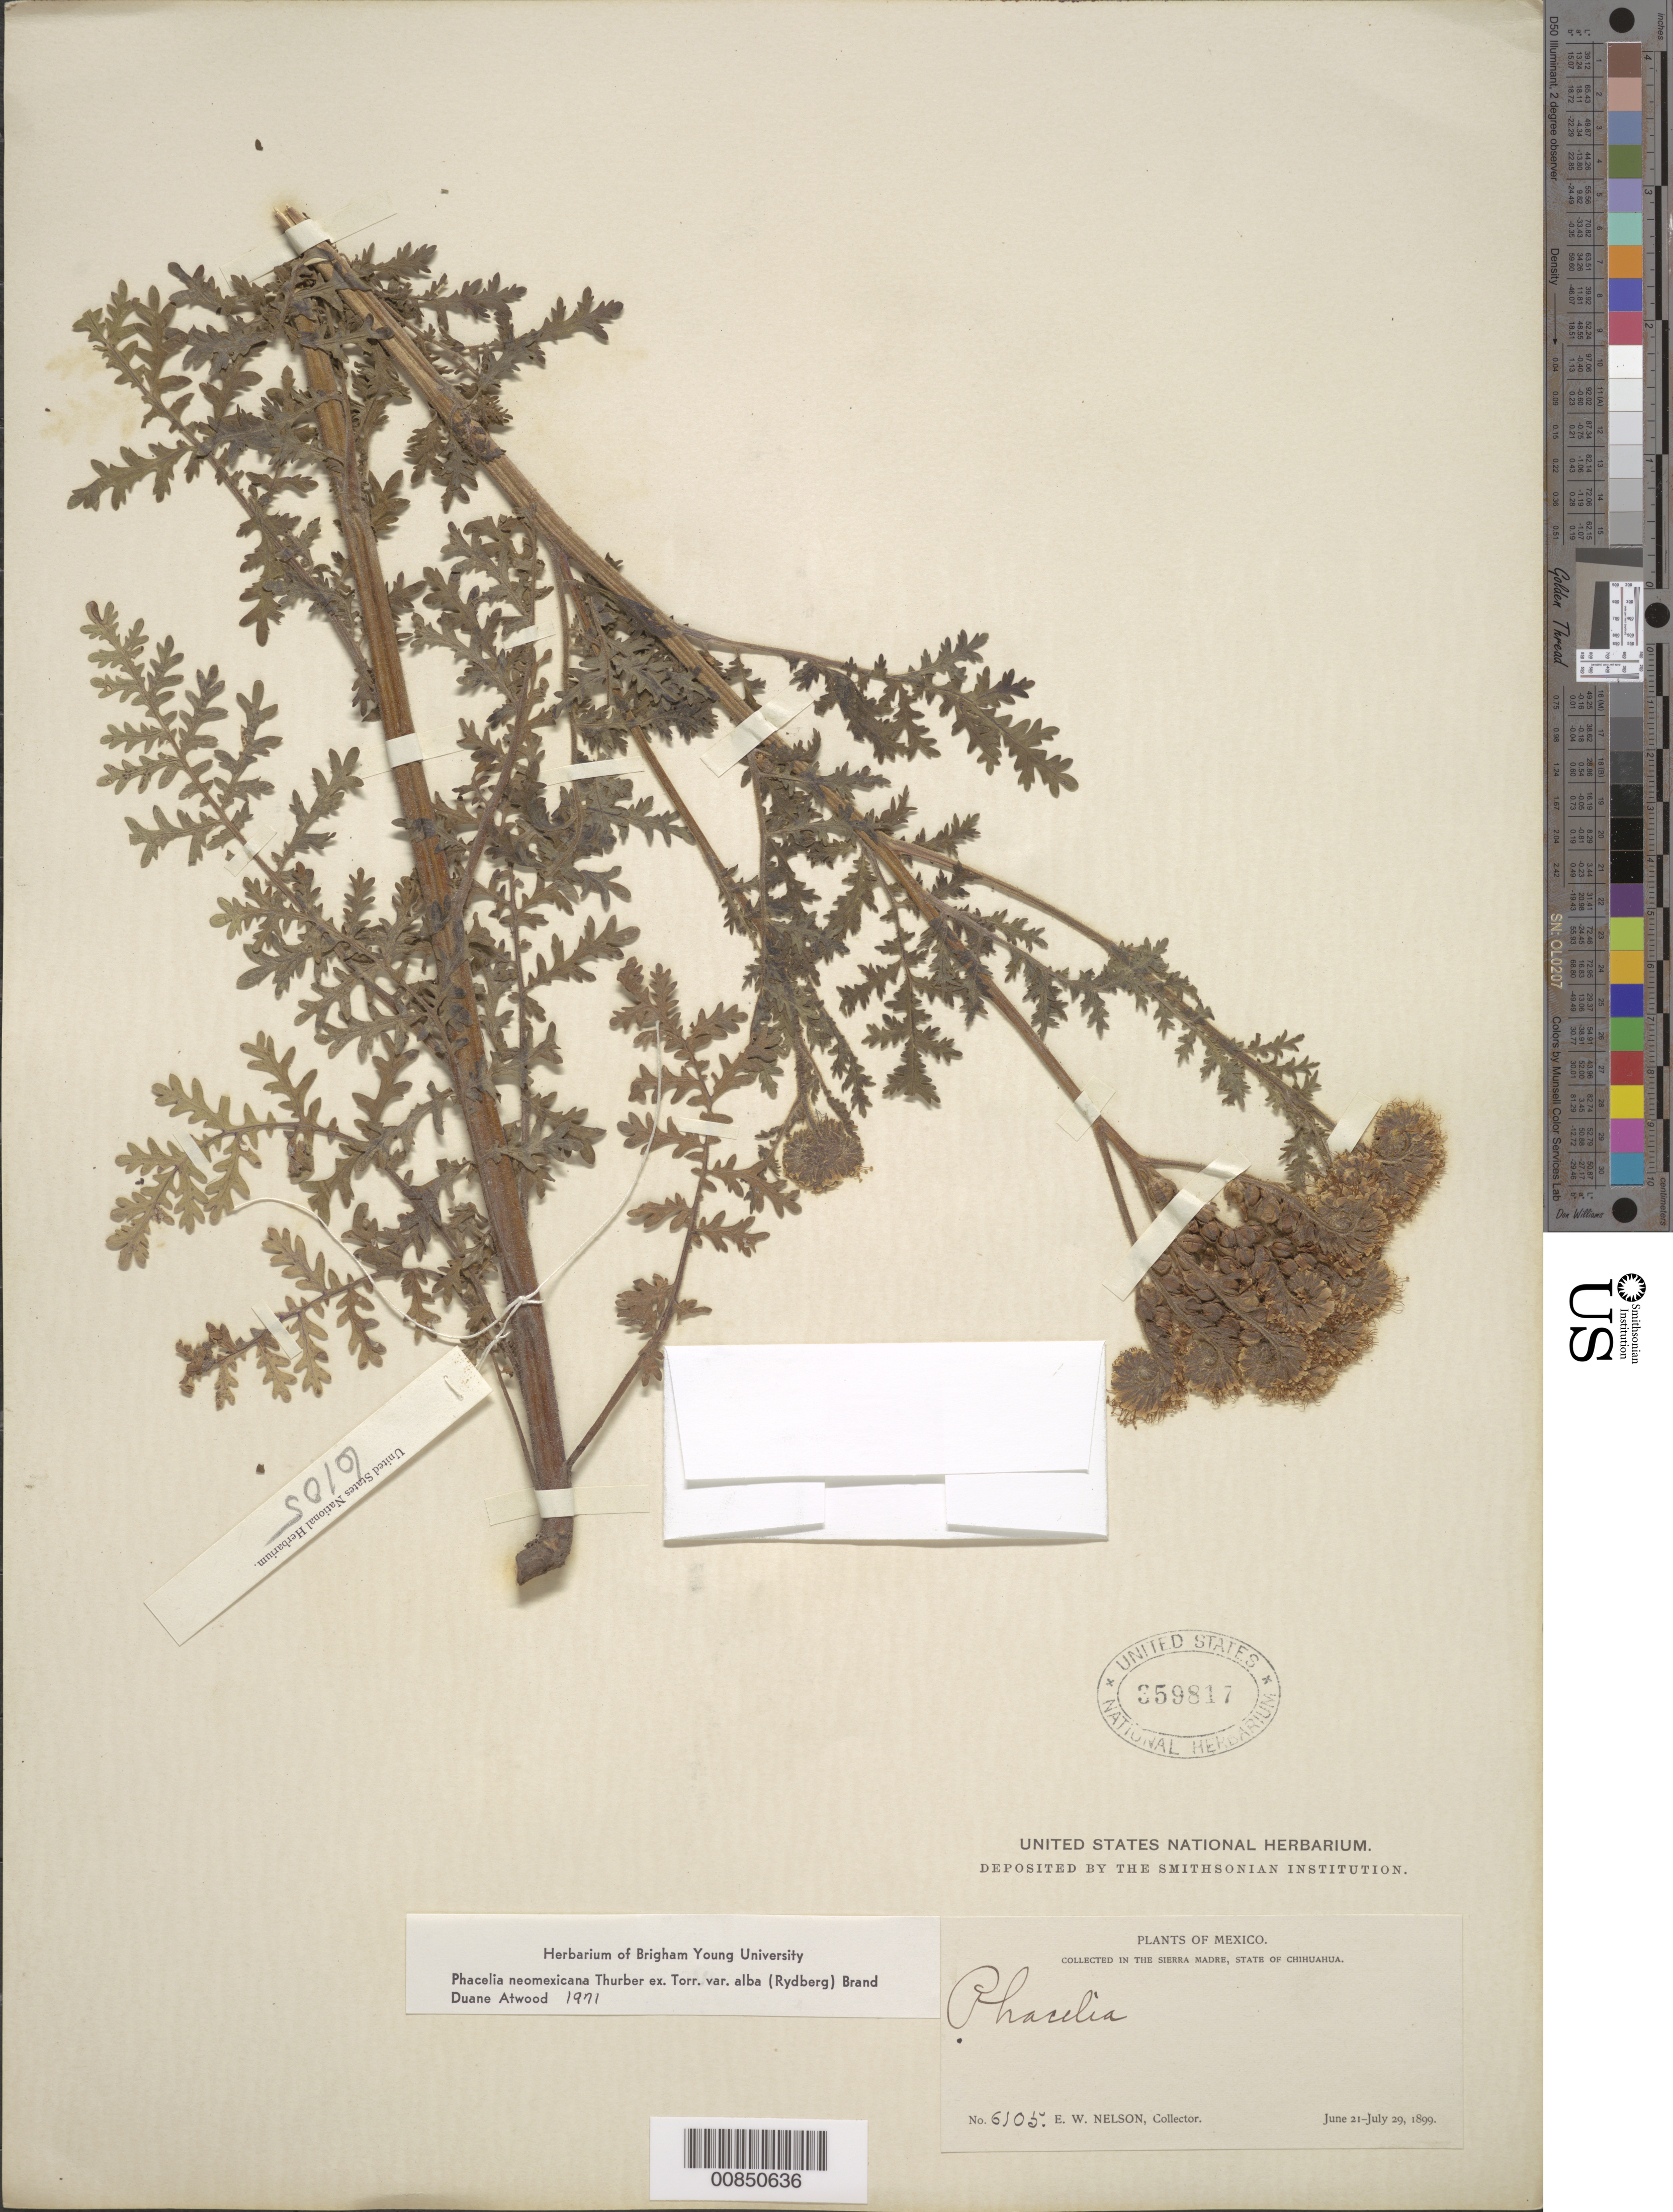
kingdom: Plantae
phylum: Tracheophyta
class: Magnoliopsida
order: Boraginales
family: Hydrophyllaceae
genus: Phacelia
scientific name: Phacelia neomexicana var. alba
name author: (Rydb.) Brand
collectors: E. W. Nelson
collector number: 6105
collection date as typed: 21 Jun 1899 to 29 Jul 1899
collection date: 1899-06-21/1899-07-29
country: Mexico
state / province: Chihuahua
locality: Sierra Madre, Chihuahua.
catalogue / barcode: US 359817